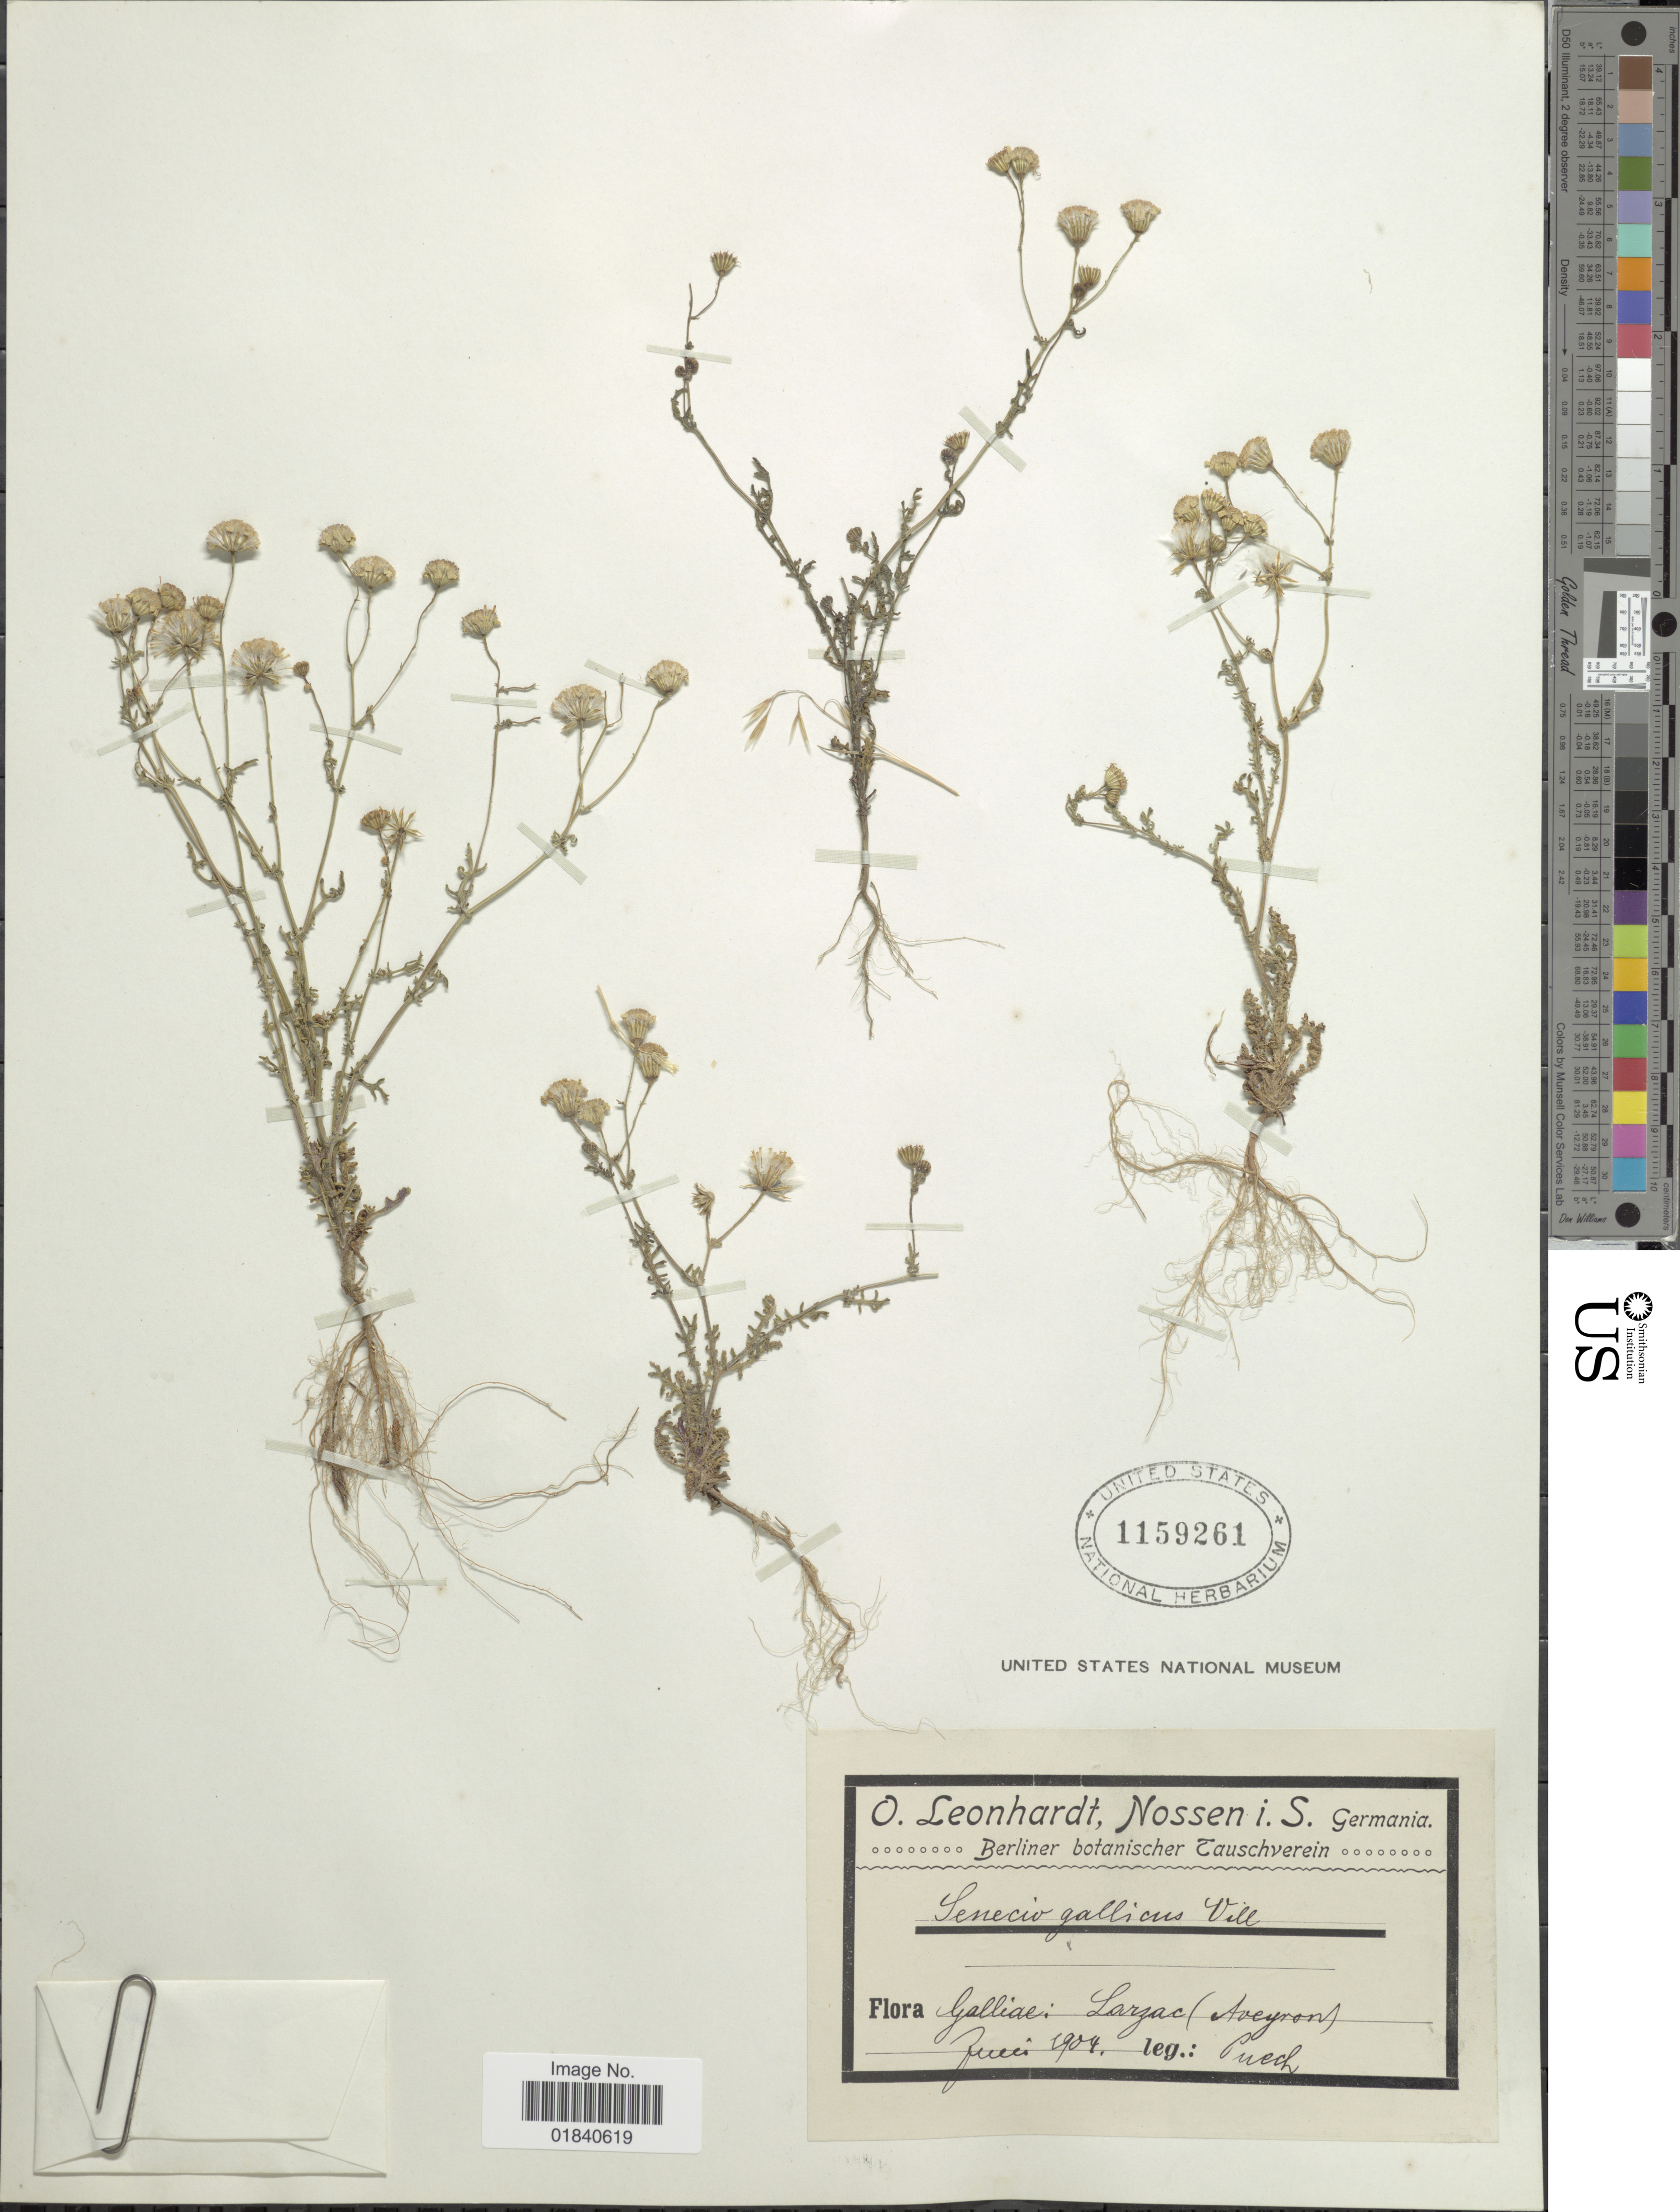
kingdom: Plantae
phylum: Tracheophyta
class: Magnoliopsida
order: Asterales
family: Asteraceae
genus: Senecio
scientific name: Senecio gallicus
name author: Vill. ex Chaix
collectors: Puech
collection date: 1909-06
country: France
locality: Larzac (Ayevron)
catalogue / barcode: US 1159261